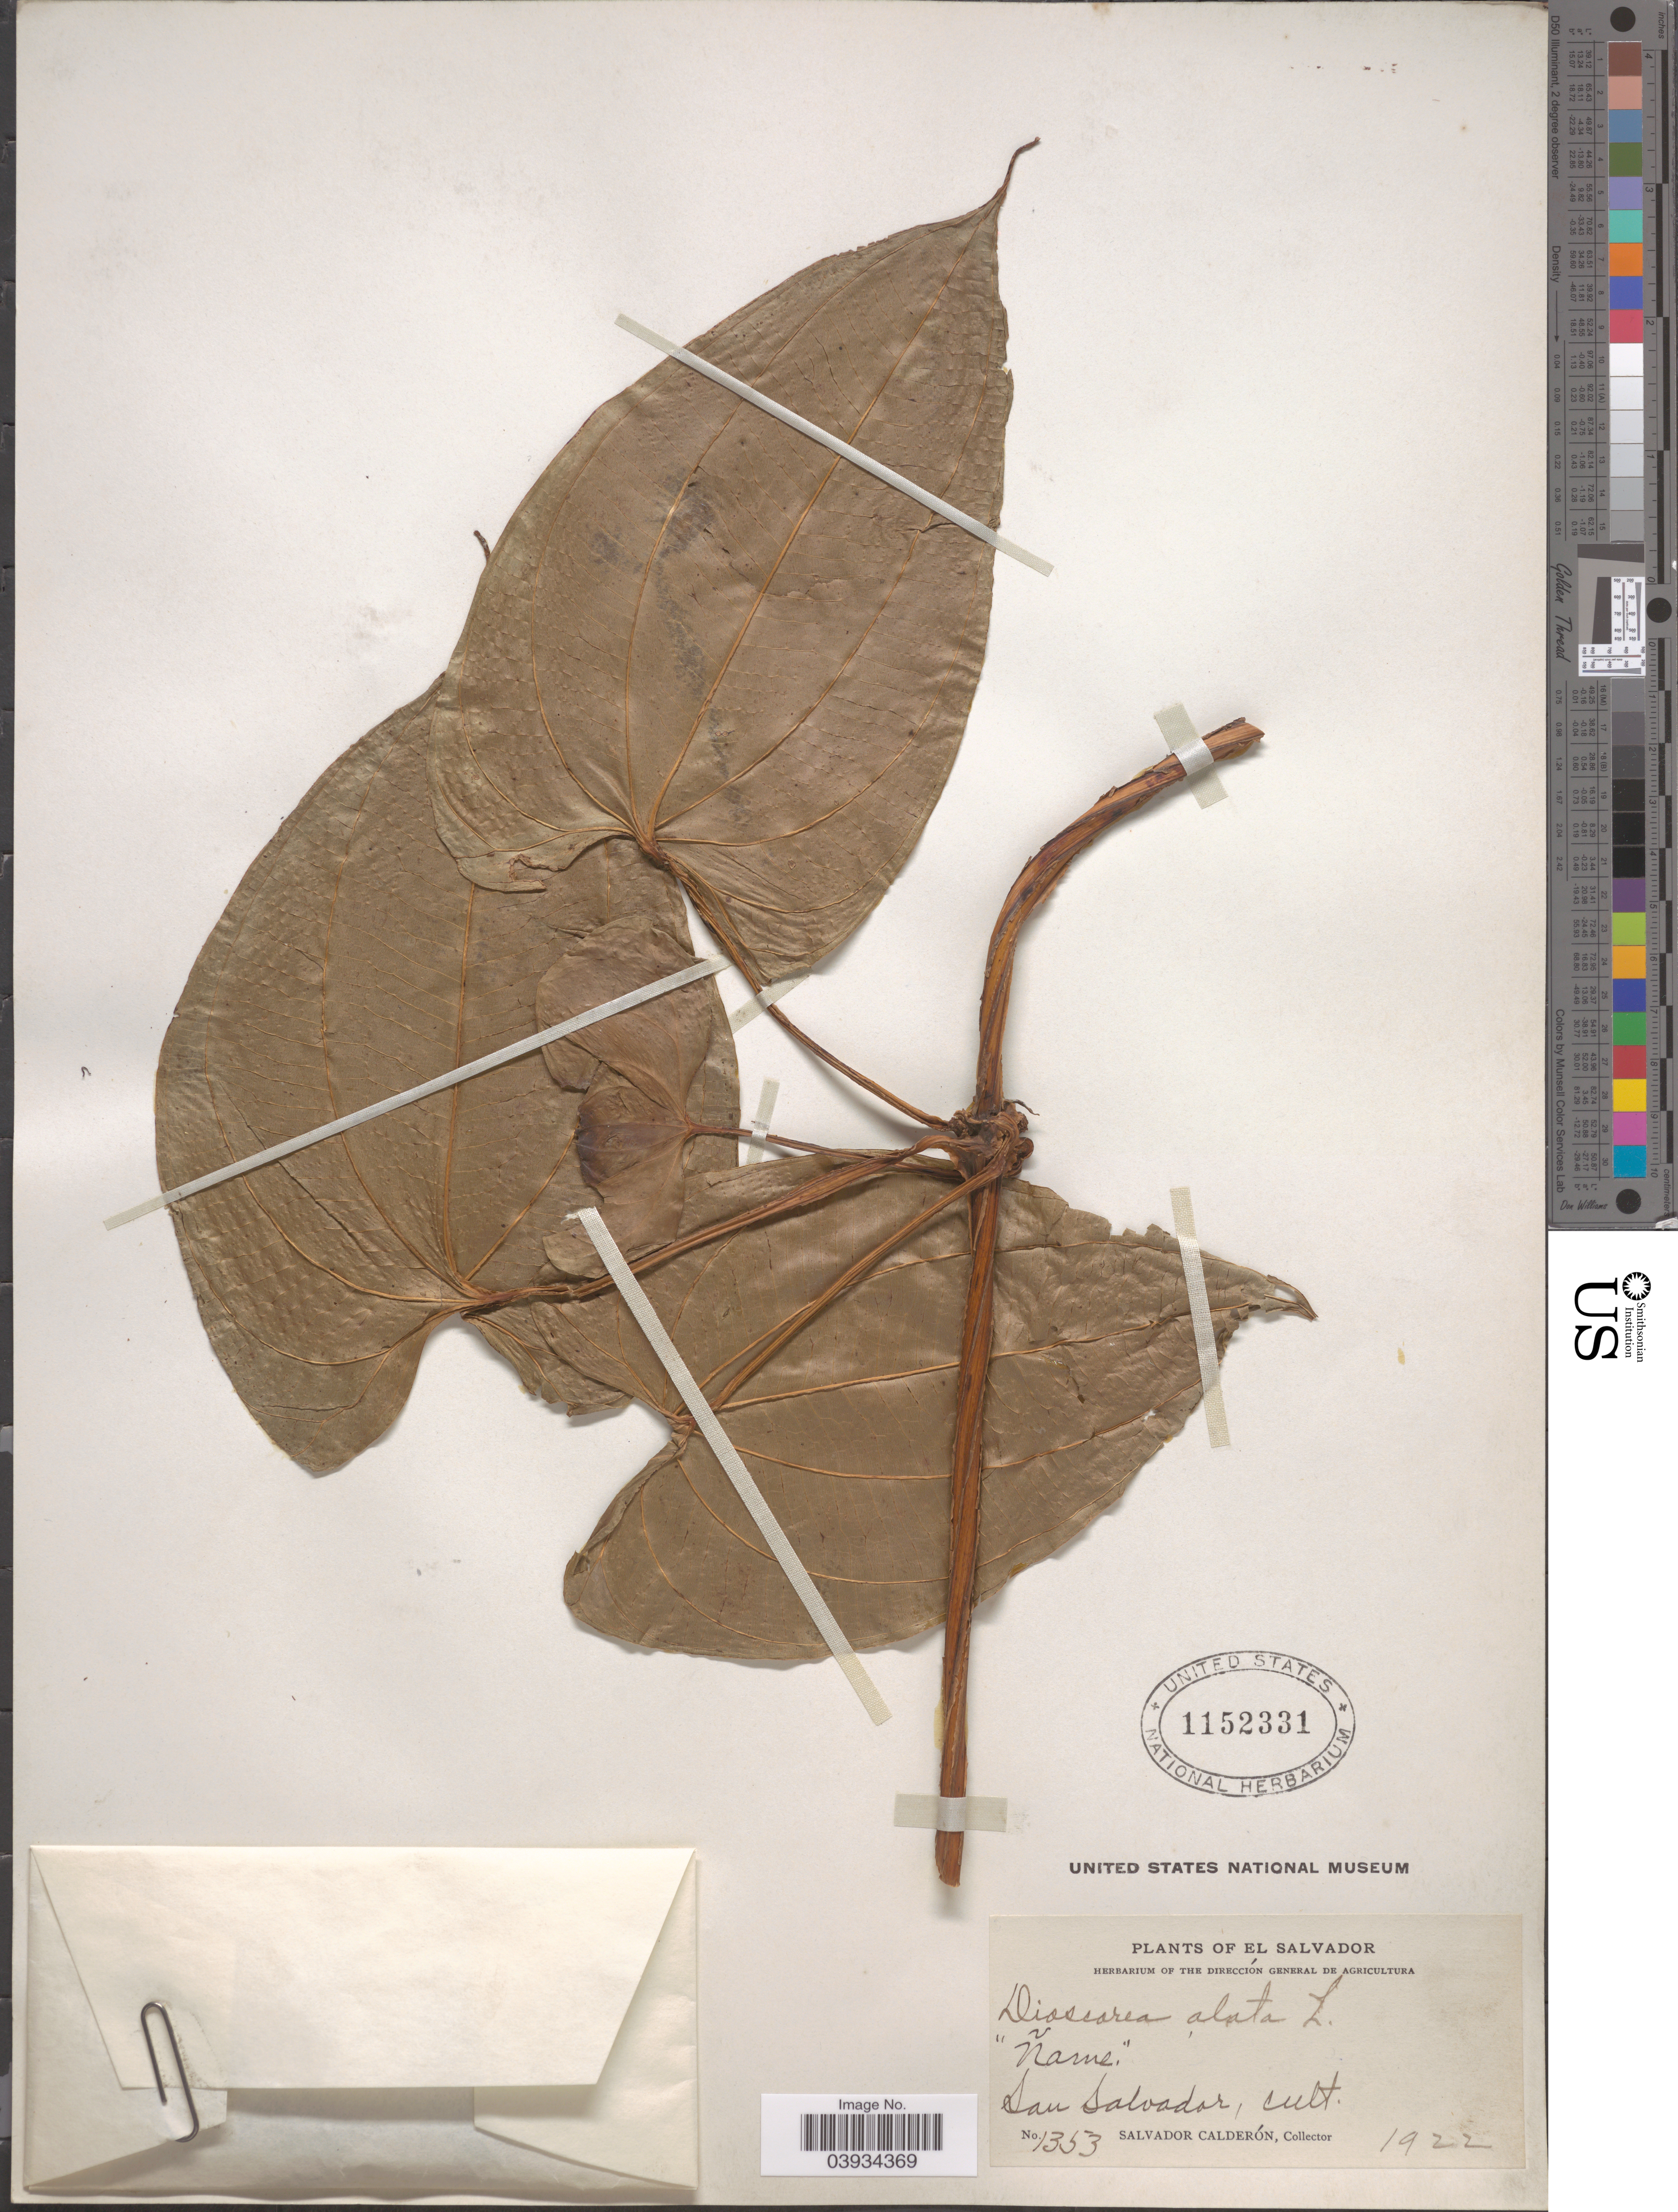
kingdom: Plantae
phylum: Tracheophyta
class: Liliopsida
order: Dioscoreales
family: Dioscoreaceae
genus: Dioscorea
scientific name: Dioscorea alata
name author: L.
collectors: S. Calderón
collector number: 1353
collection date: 1922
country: El Salvador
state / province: San Salvador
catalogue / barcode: US 1152331